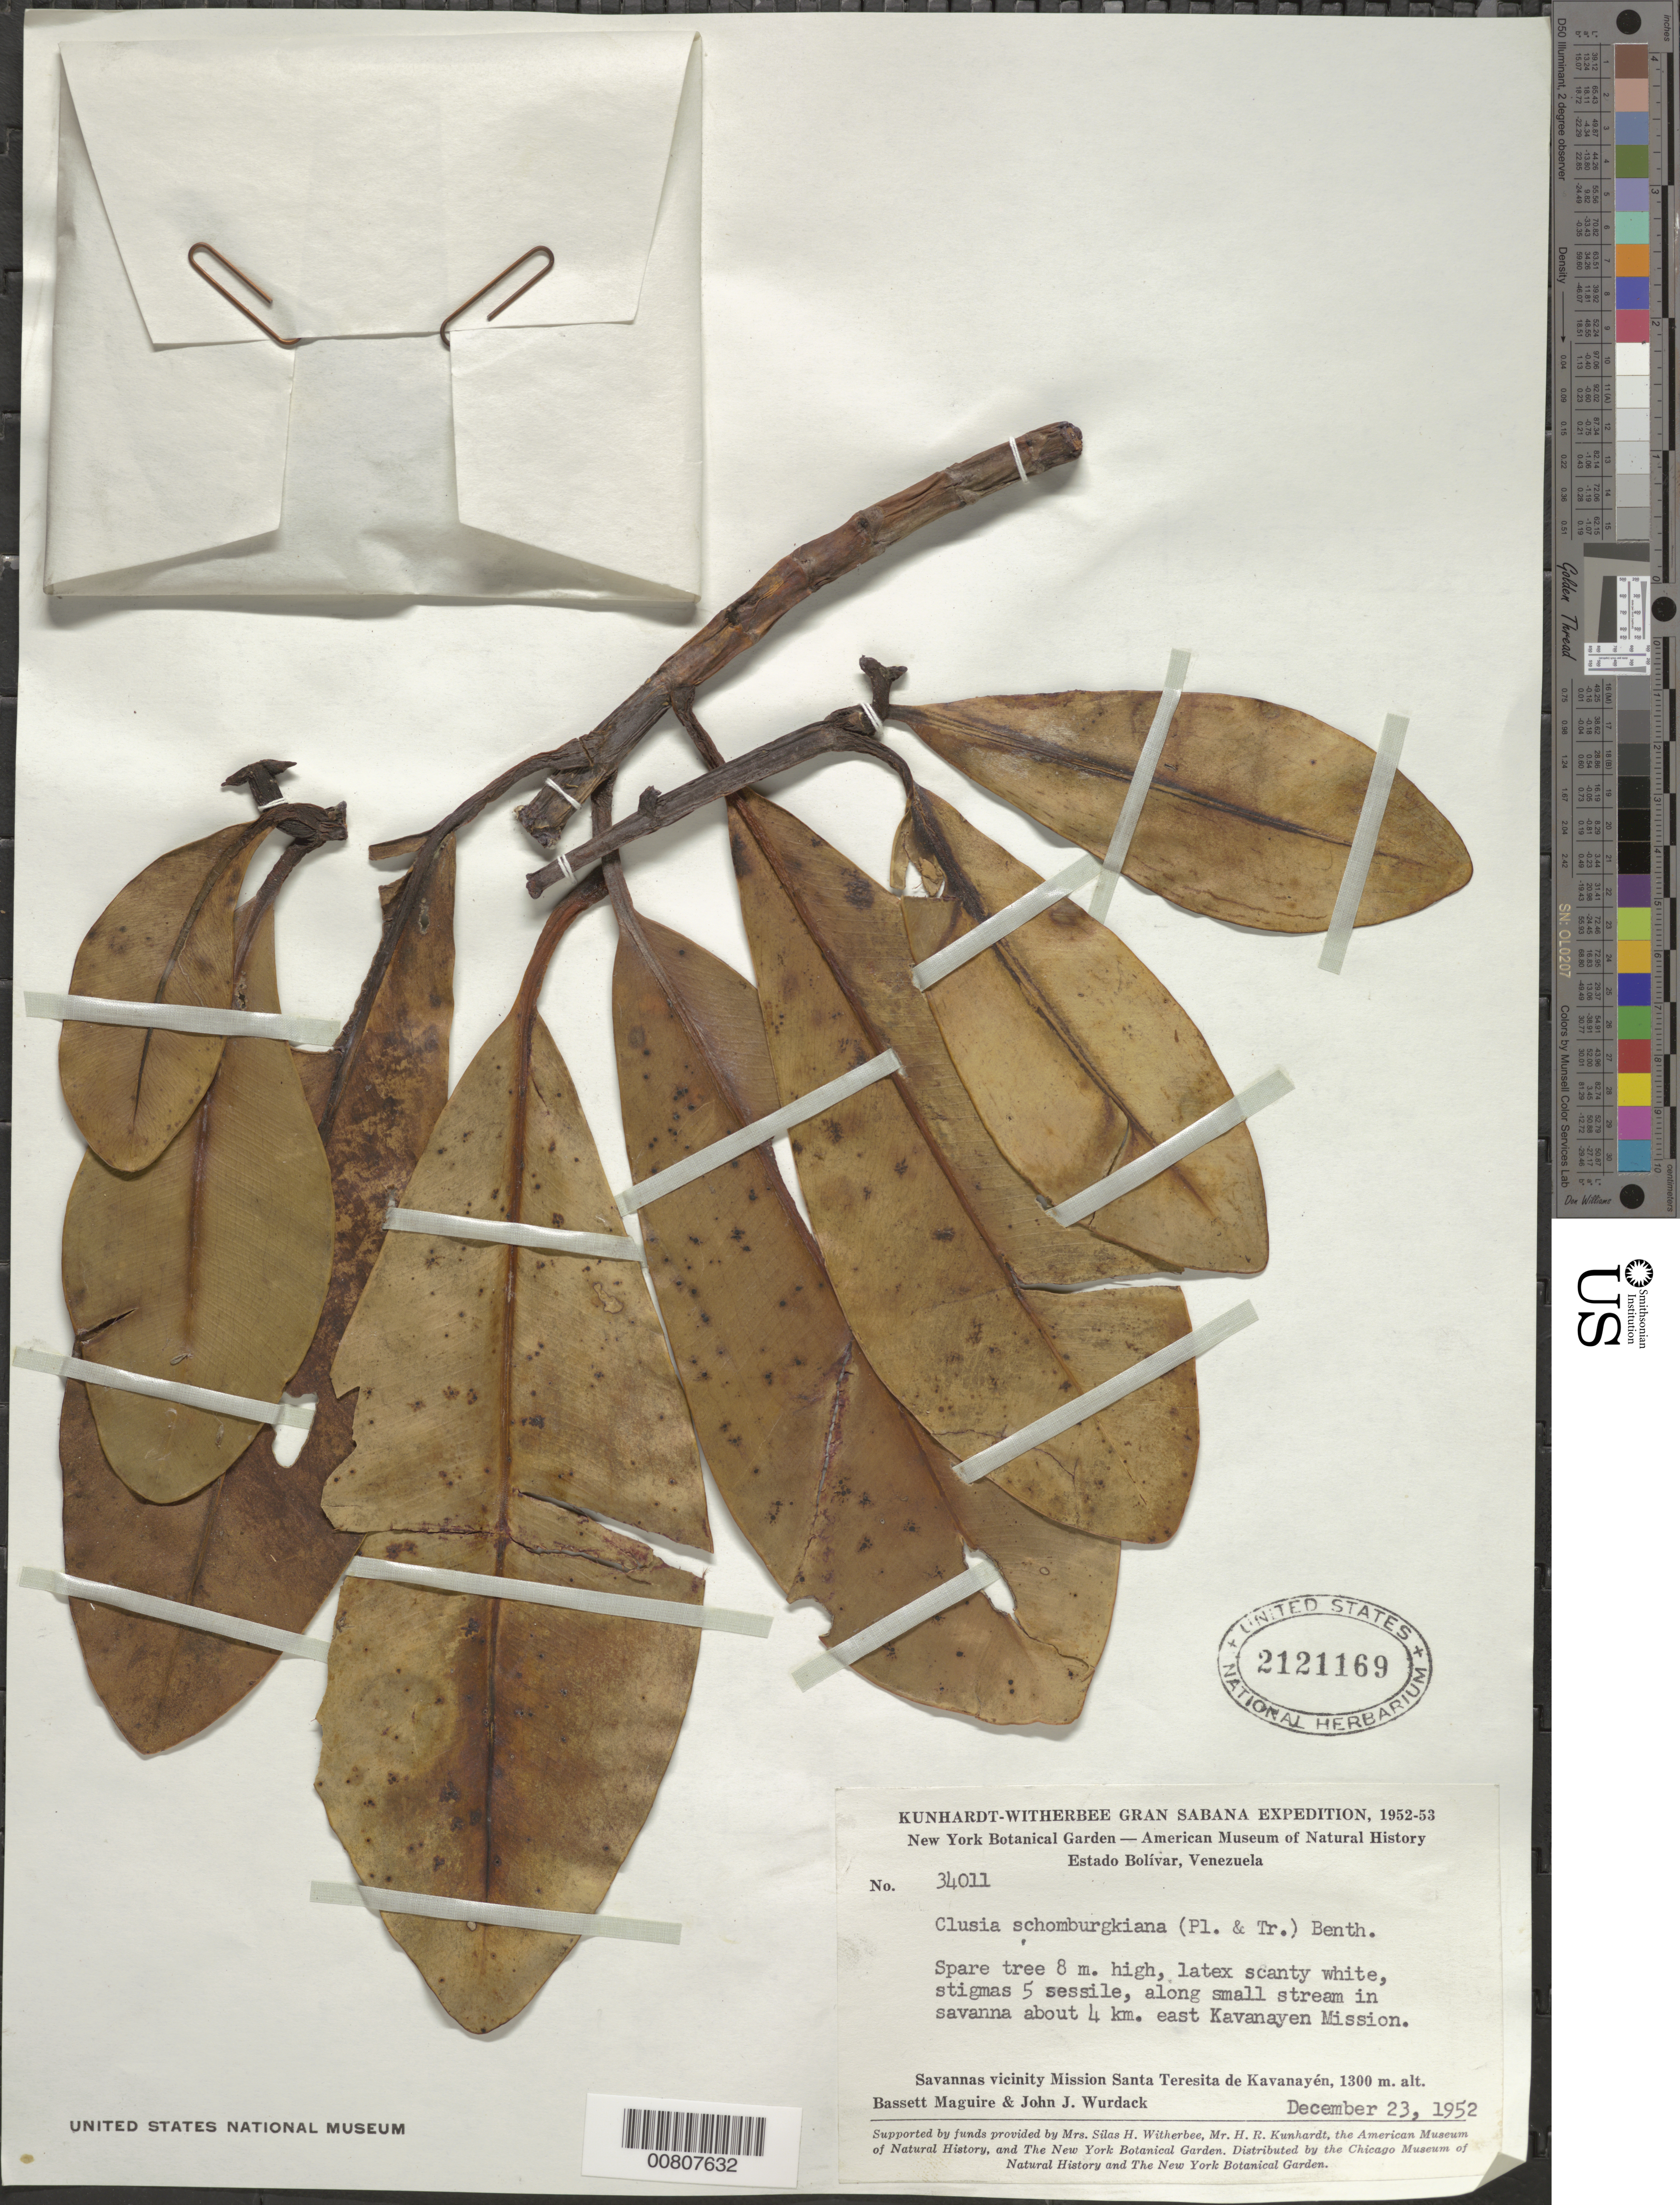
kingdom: Plantae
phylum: Tracheophyta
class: Magnoliopsida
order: Malpighiales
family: Clusiaceae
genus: Clusia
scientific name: Clusia schomburgkiana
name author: (Planch. & Triana) Benth. ex Engl.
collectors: B. Maguire & J. J. Wurdack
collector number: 34011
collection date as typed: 23-Dec-52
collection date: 1952-12-23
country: Venezuela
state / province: Bolívar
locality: Mission Santa Teresita de Kavanayén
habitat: Savanna, along small stream about 4 km east of mission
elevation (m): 1300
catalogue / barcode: US 2121169